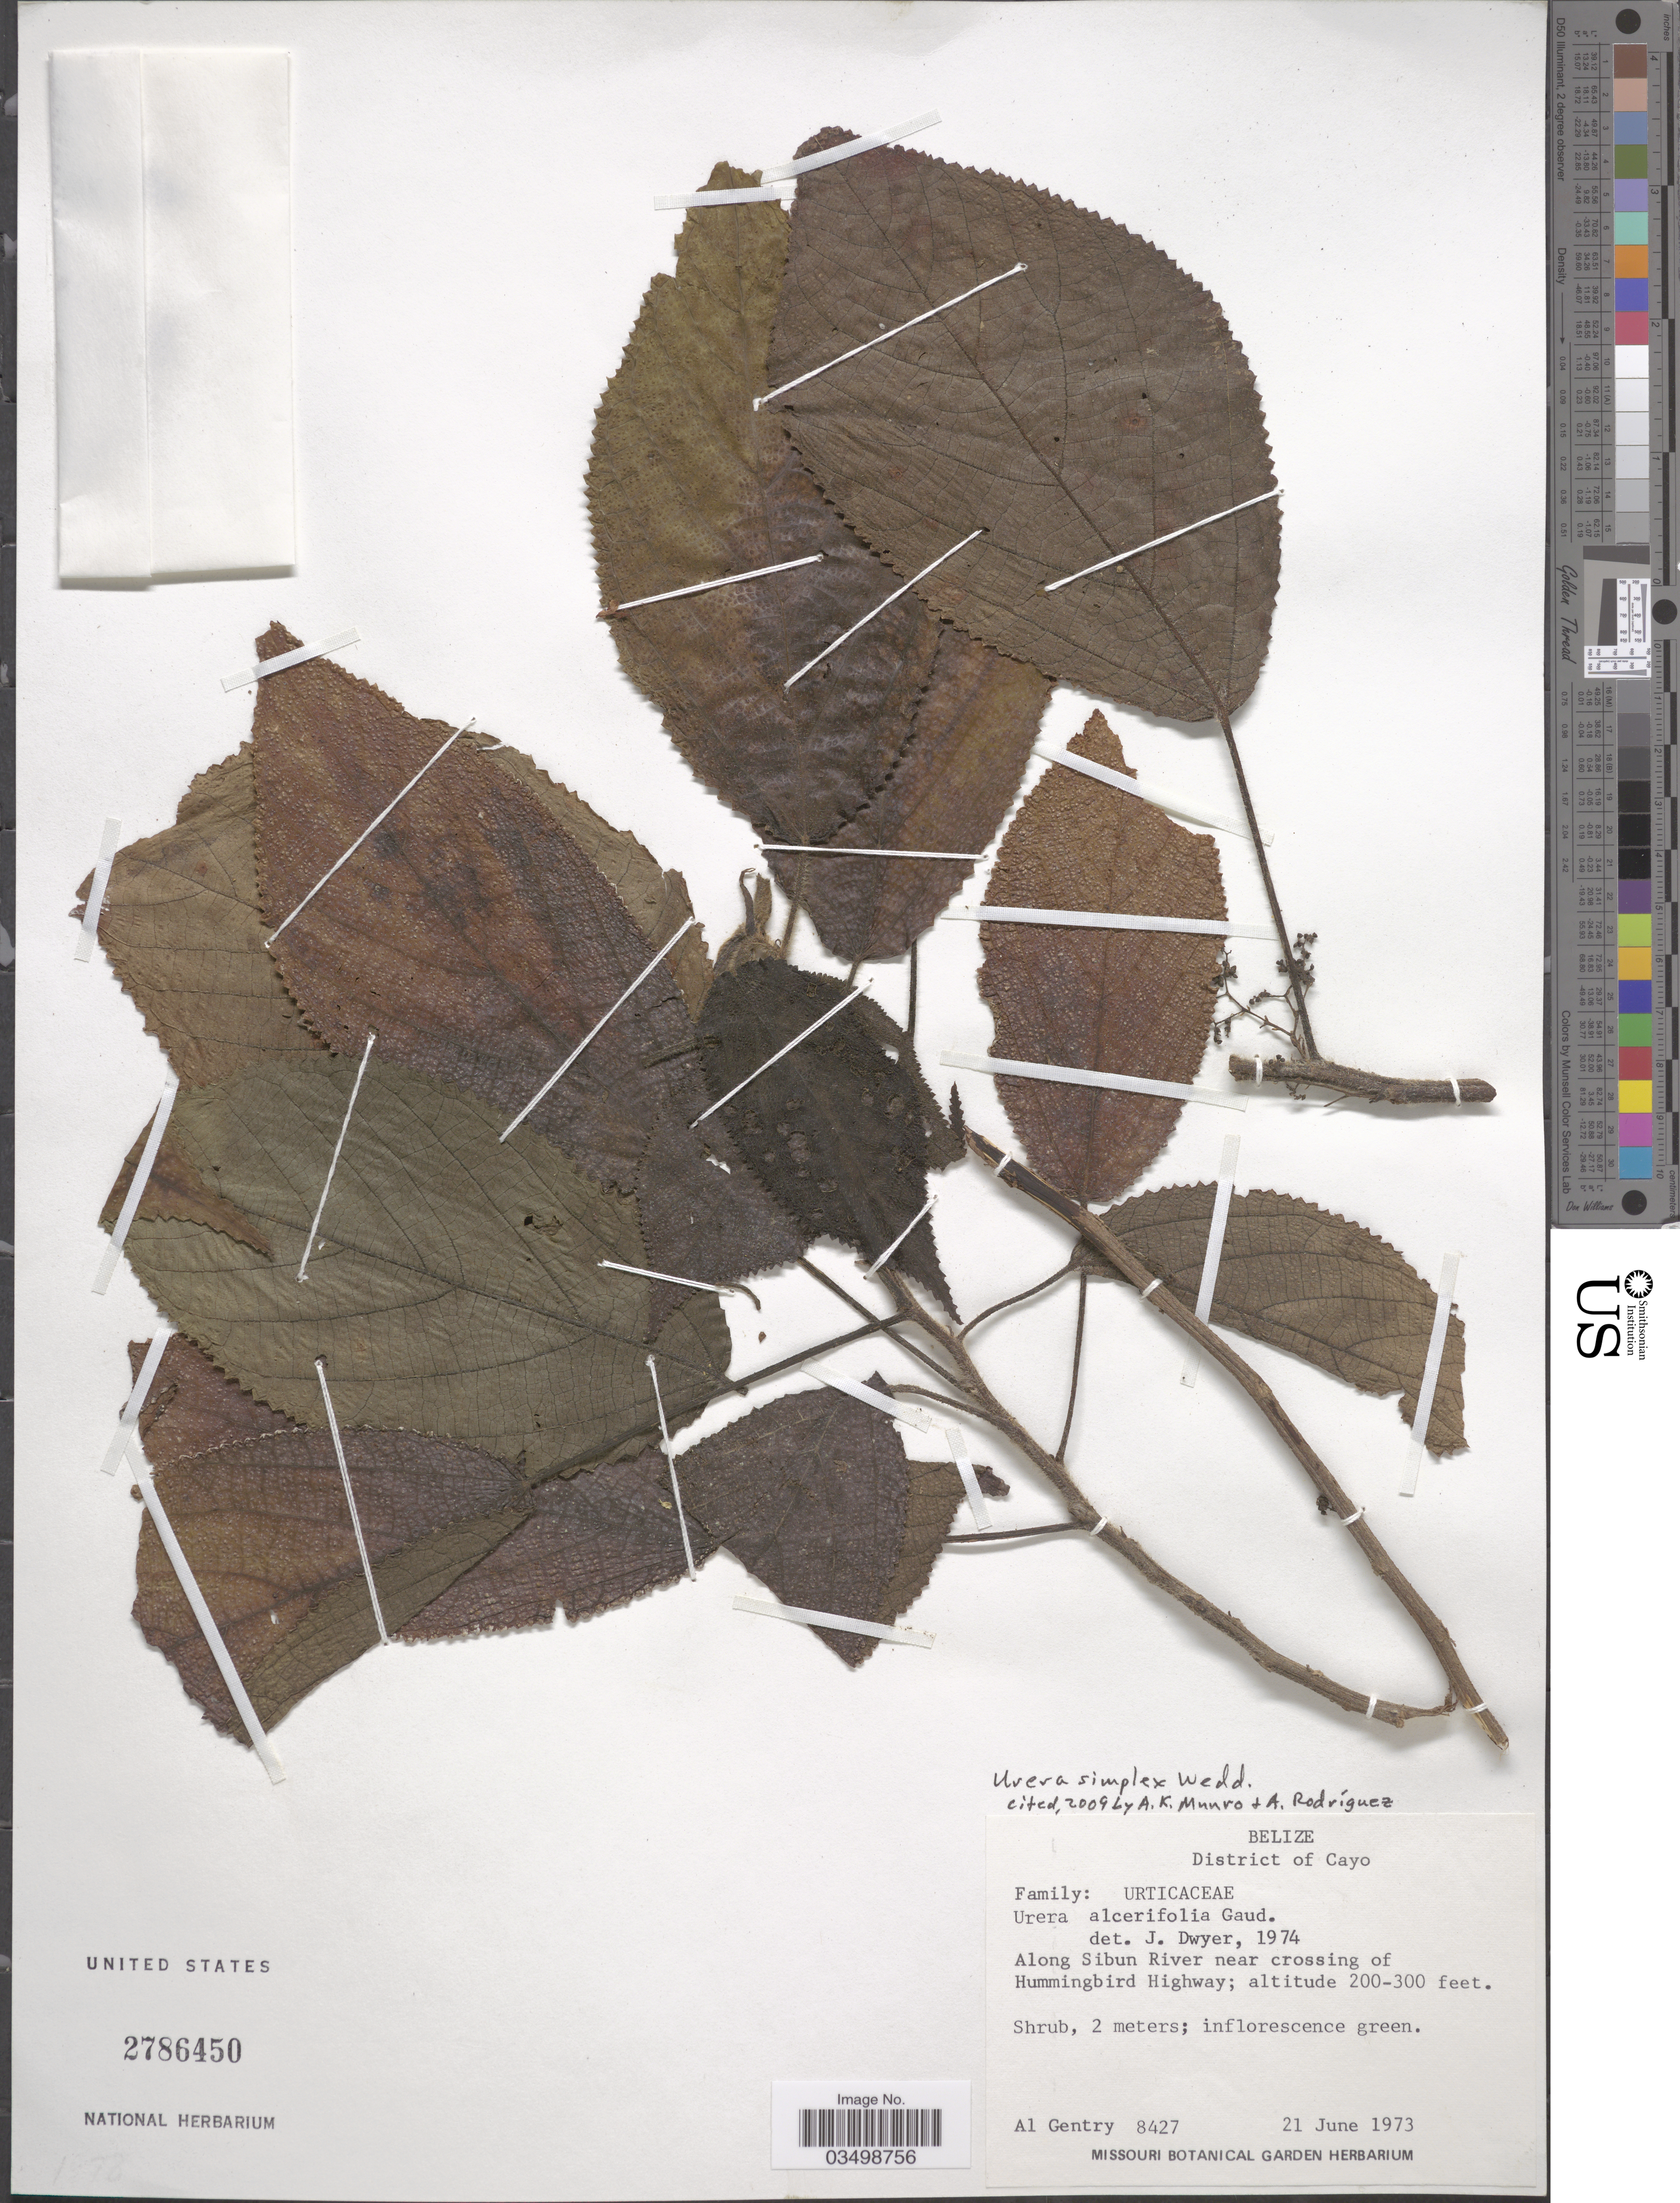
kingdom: Plantae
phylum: Tracheophyta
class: Magnoliopsida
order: Rosales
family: Urticaceae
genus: Urera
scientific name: Urera simplex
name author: Wedd.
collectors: A. H. Gentry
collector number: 8427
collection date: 1973-06-21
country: Belize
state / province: Cayo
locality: District of Cayo. Along Sibun River near crossing of Hummingbird Highway.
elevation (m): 61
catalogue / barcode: US 2786450